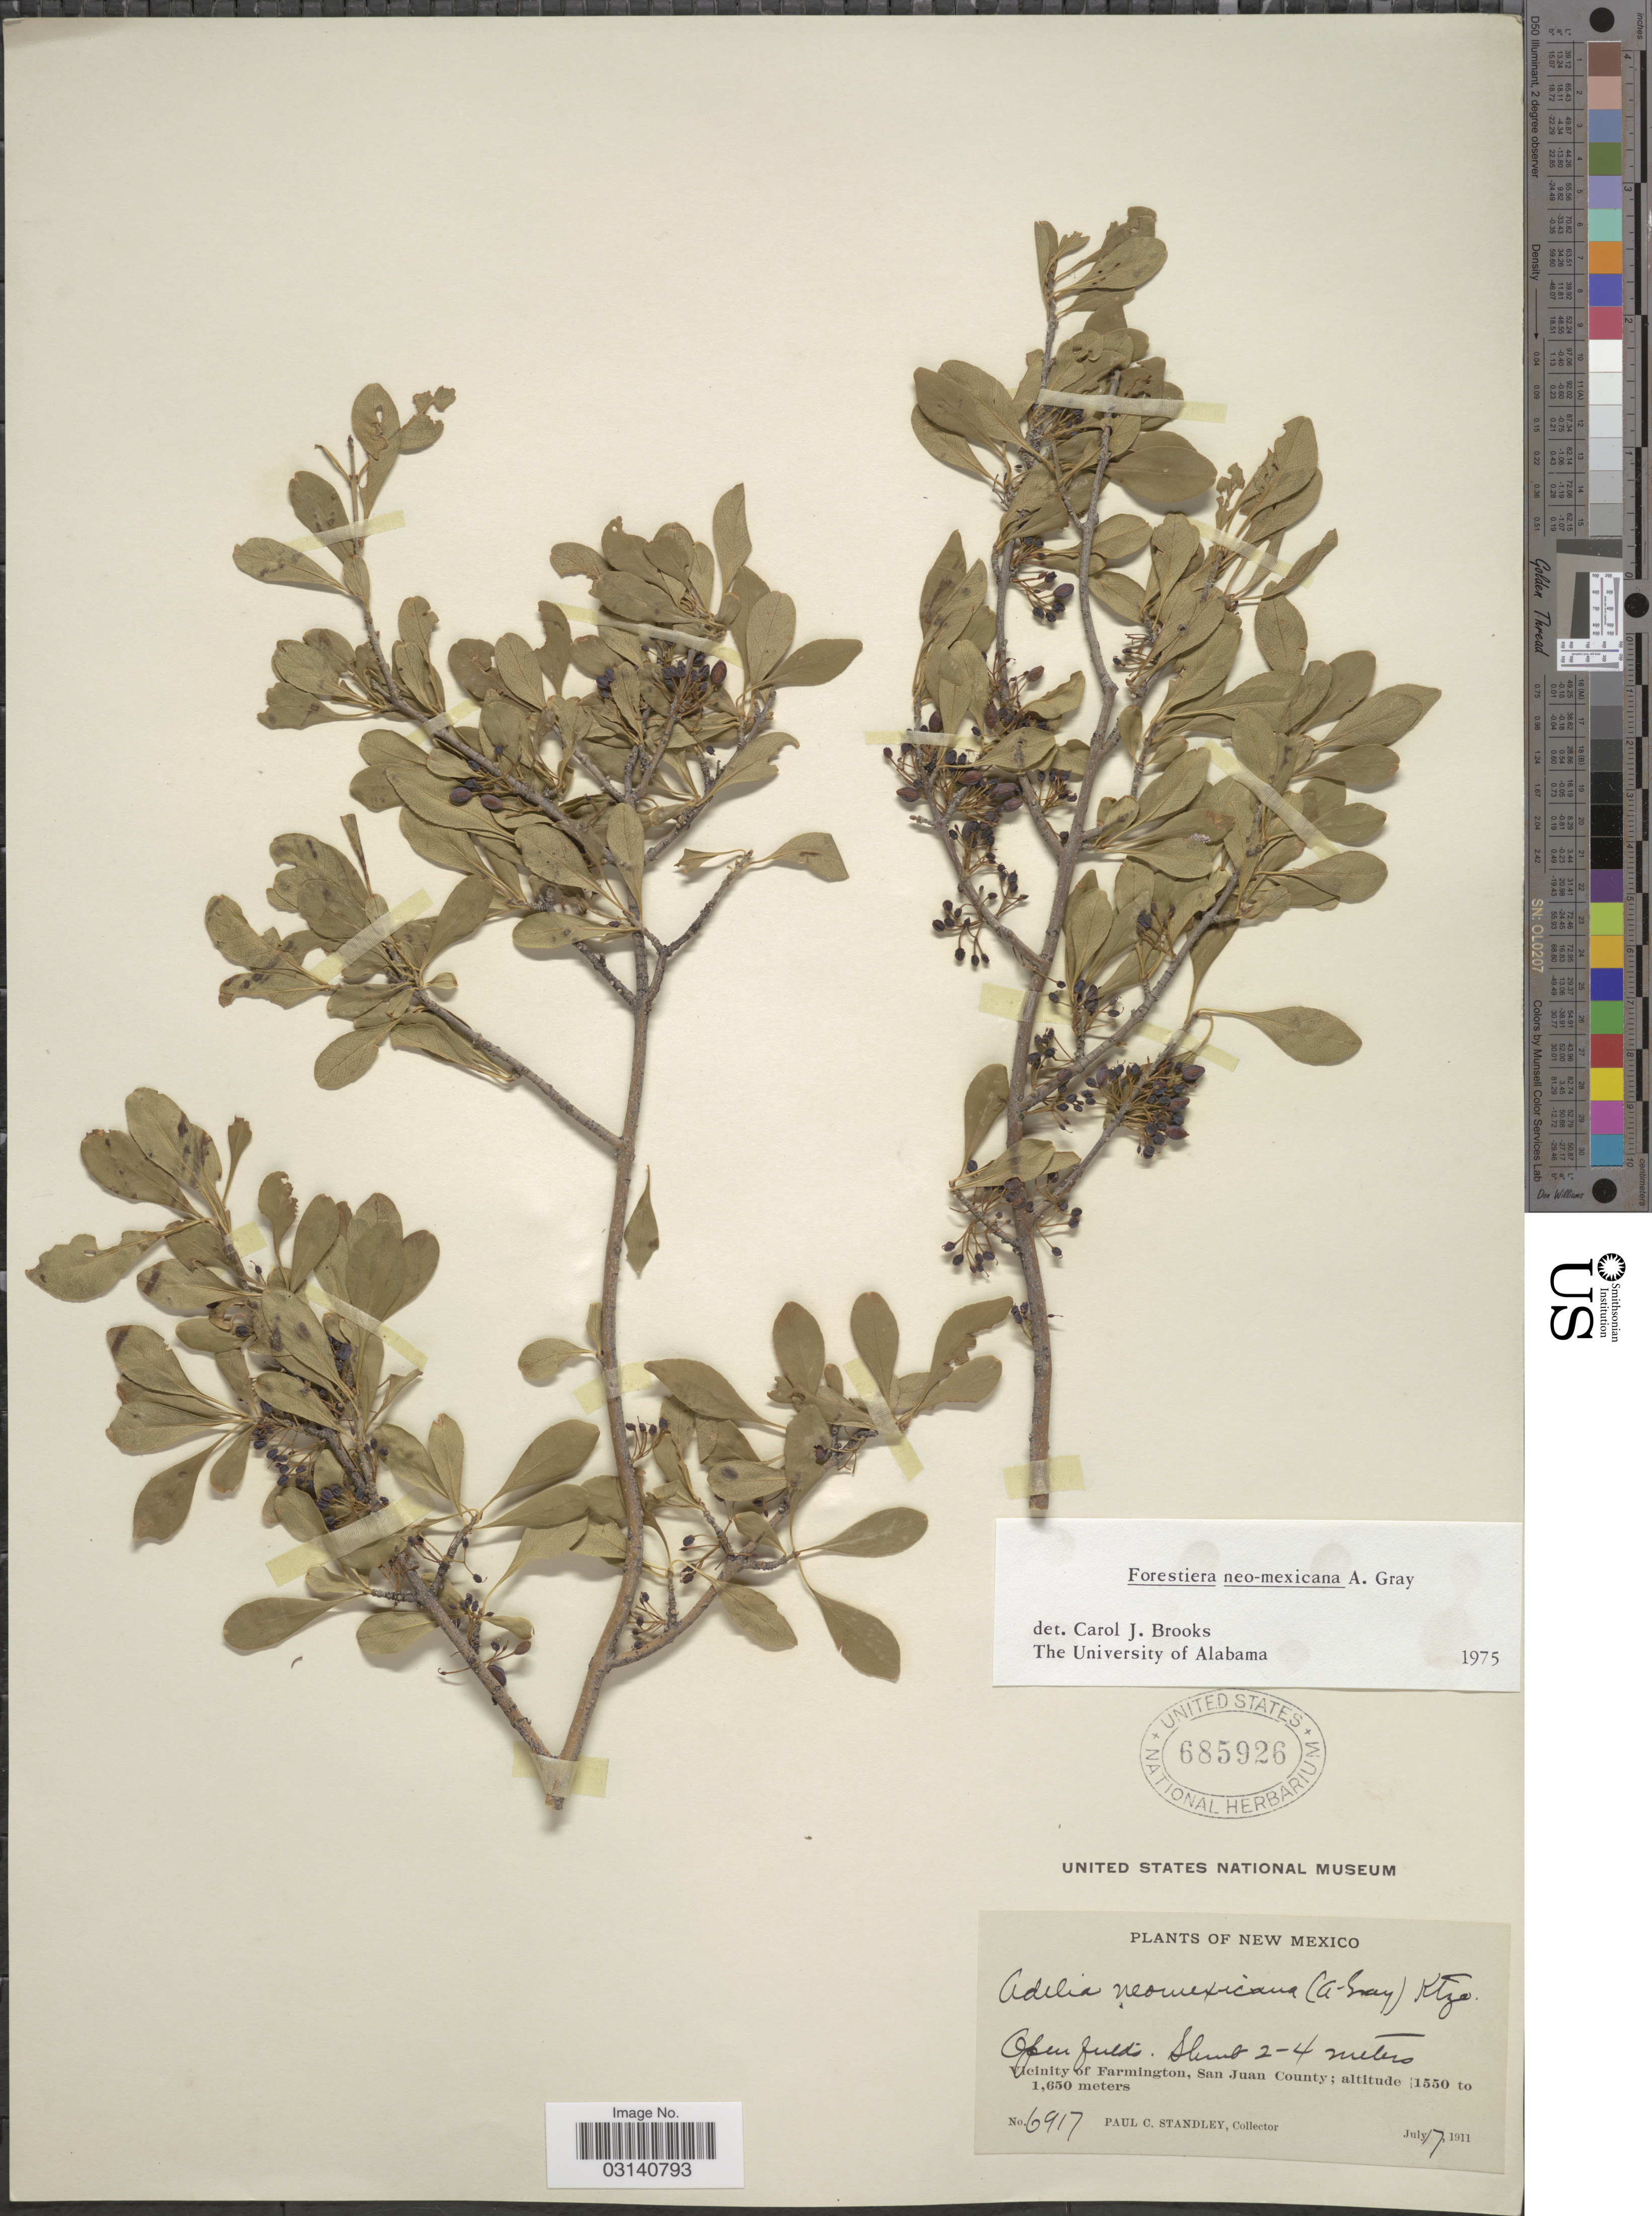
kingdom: Plantae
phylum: Tracheophyta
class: Magnoliopsida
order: Lamiales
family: Oleaceae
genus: Forestiera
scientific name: Forestiera neomexicana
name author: A. Gray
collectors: P. C. Standley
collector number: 6917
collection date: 1911-07-17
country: United States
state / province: New Mexico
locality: Vicinity of Farmington, San Juan County.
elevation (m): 1550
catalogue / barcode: US 685926